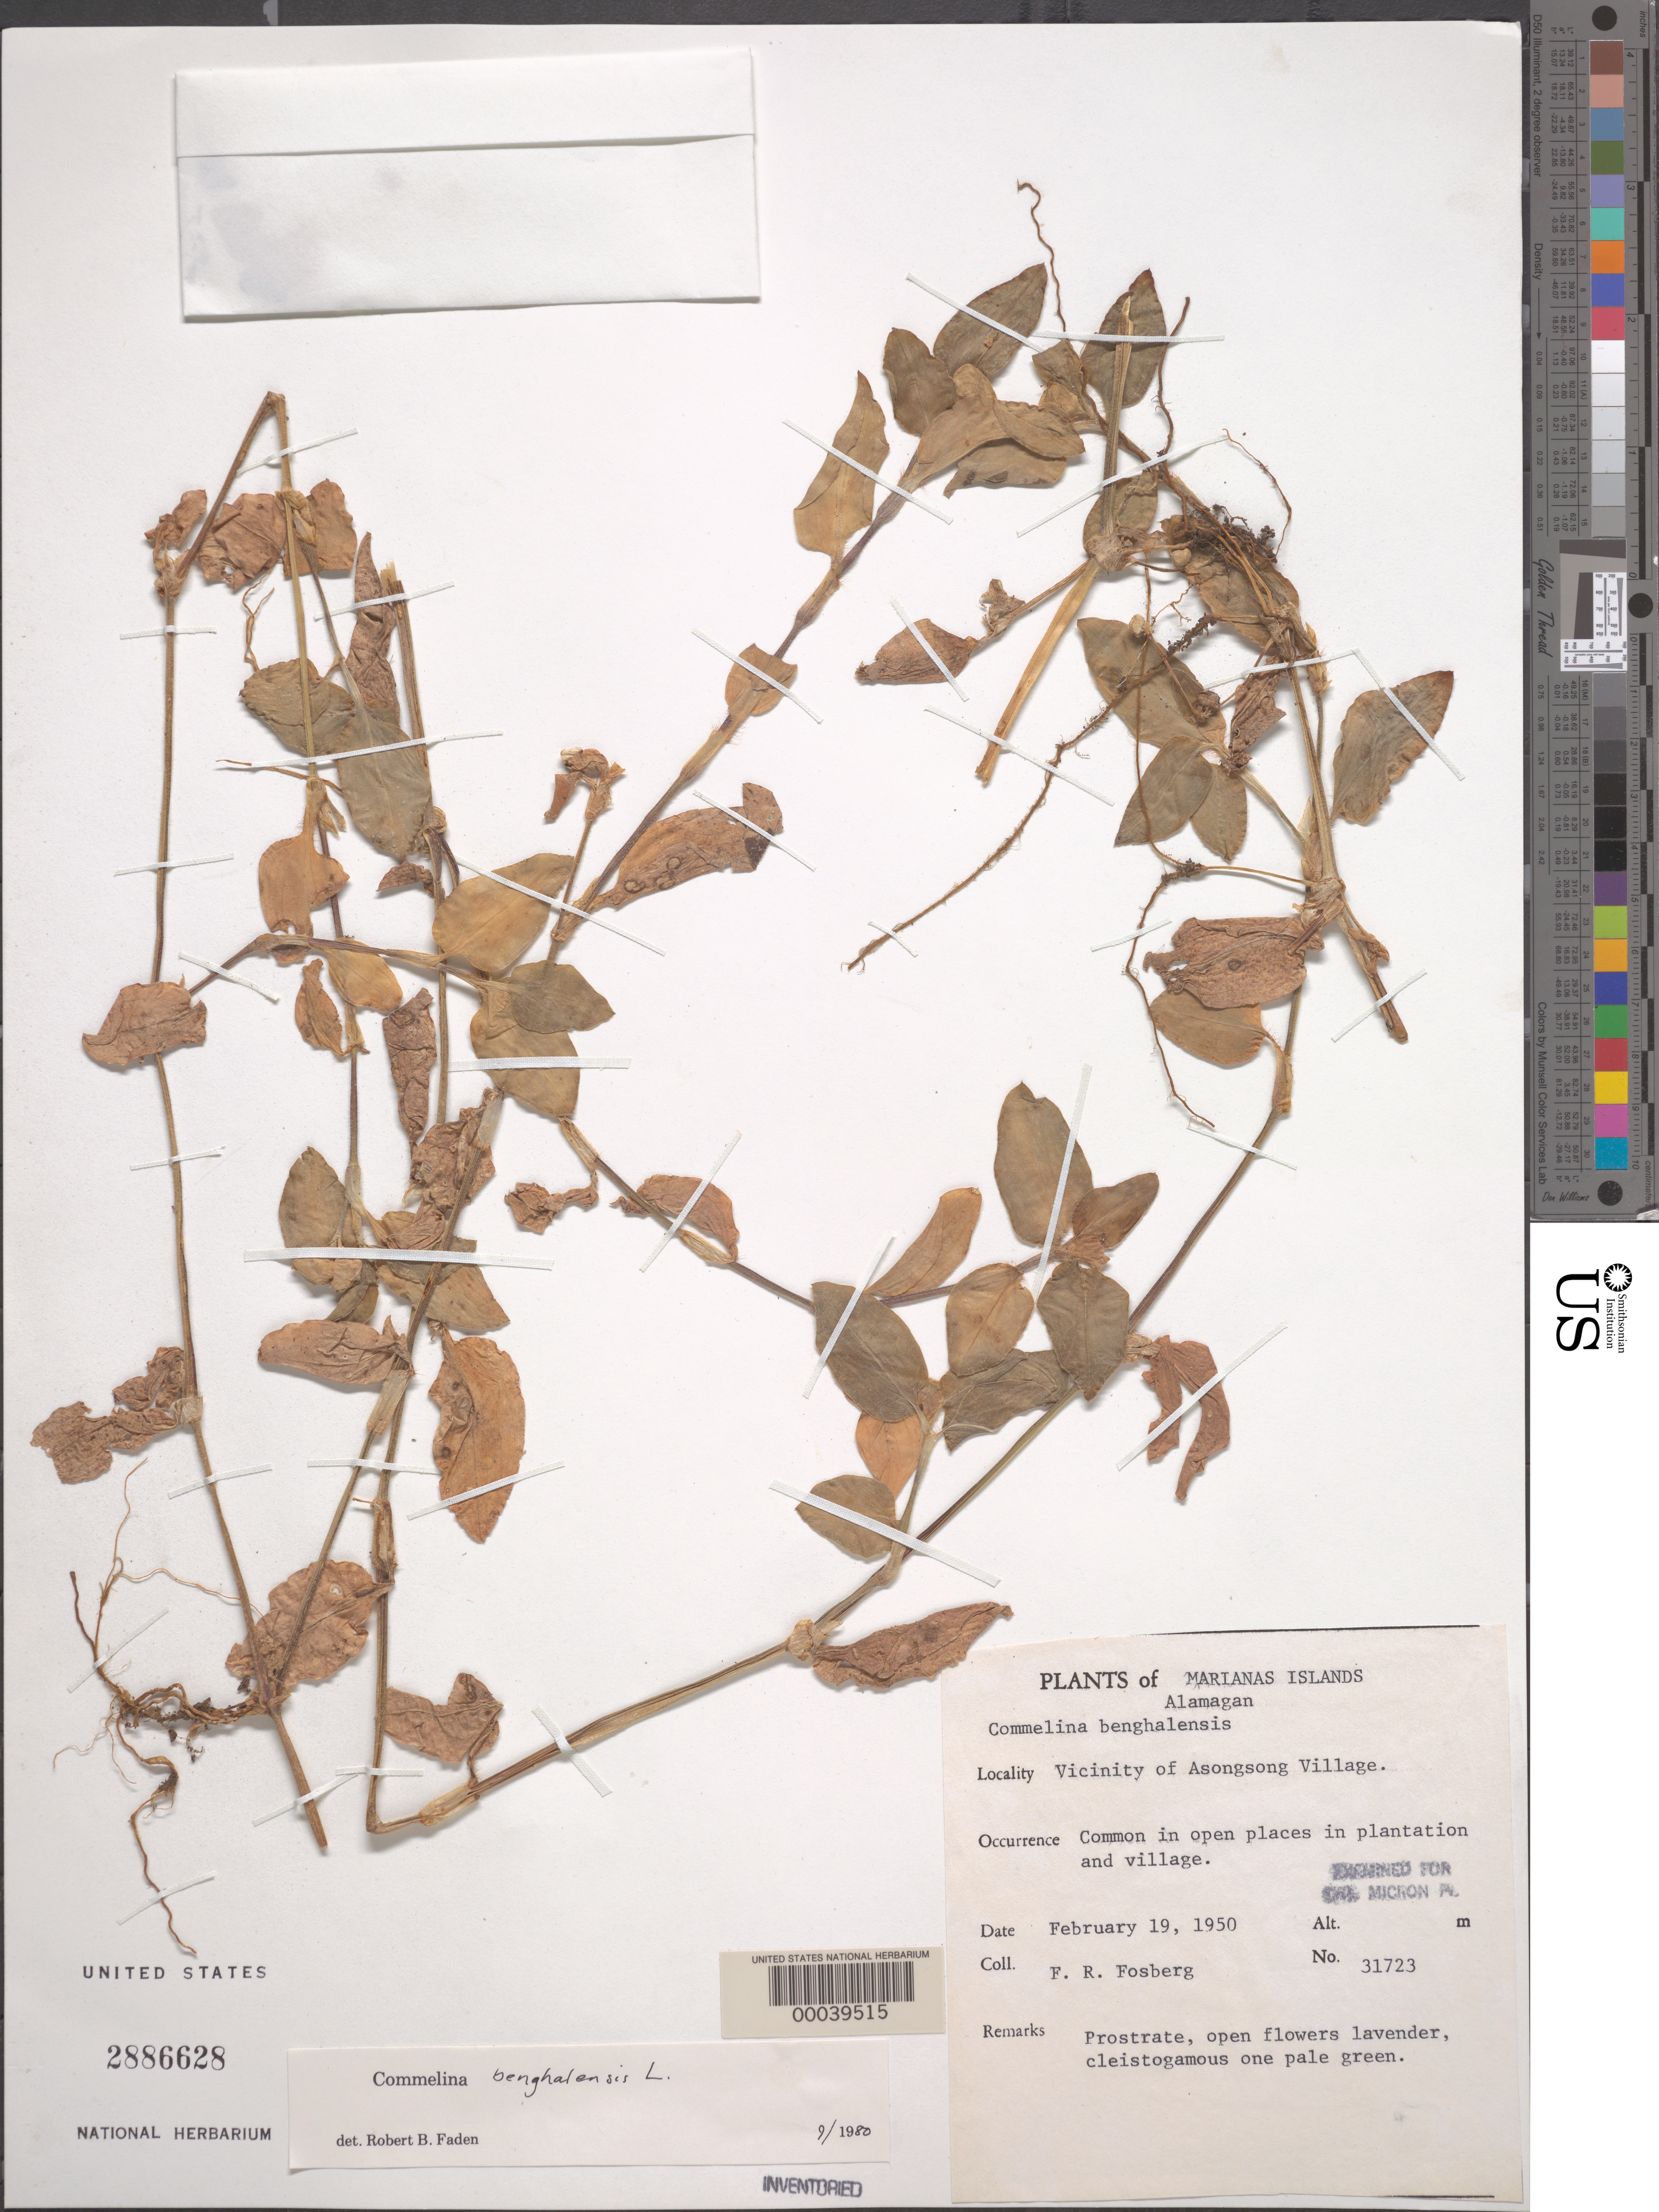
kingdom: Plantae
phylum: Tracheophyta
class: Liliopsida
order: Commelinales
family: Commelinaceae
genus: Commelina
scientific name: Commelina benghalensis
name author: L.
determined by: Faden, Robert B., (US), Smithsonian Institution - National Museum of Natural History (UNITED STATES)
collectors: F. R. Fosberg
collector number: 31723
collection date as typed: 19 Feb 1950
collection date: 1950-02-19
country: Northern Mariana Islands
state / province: Northern Islands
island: Alamagan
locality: Near asongsong village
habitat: Open areas near village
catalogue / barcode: US 2886628